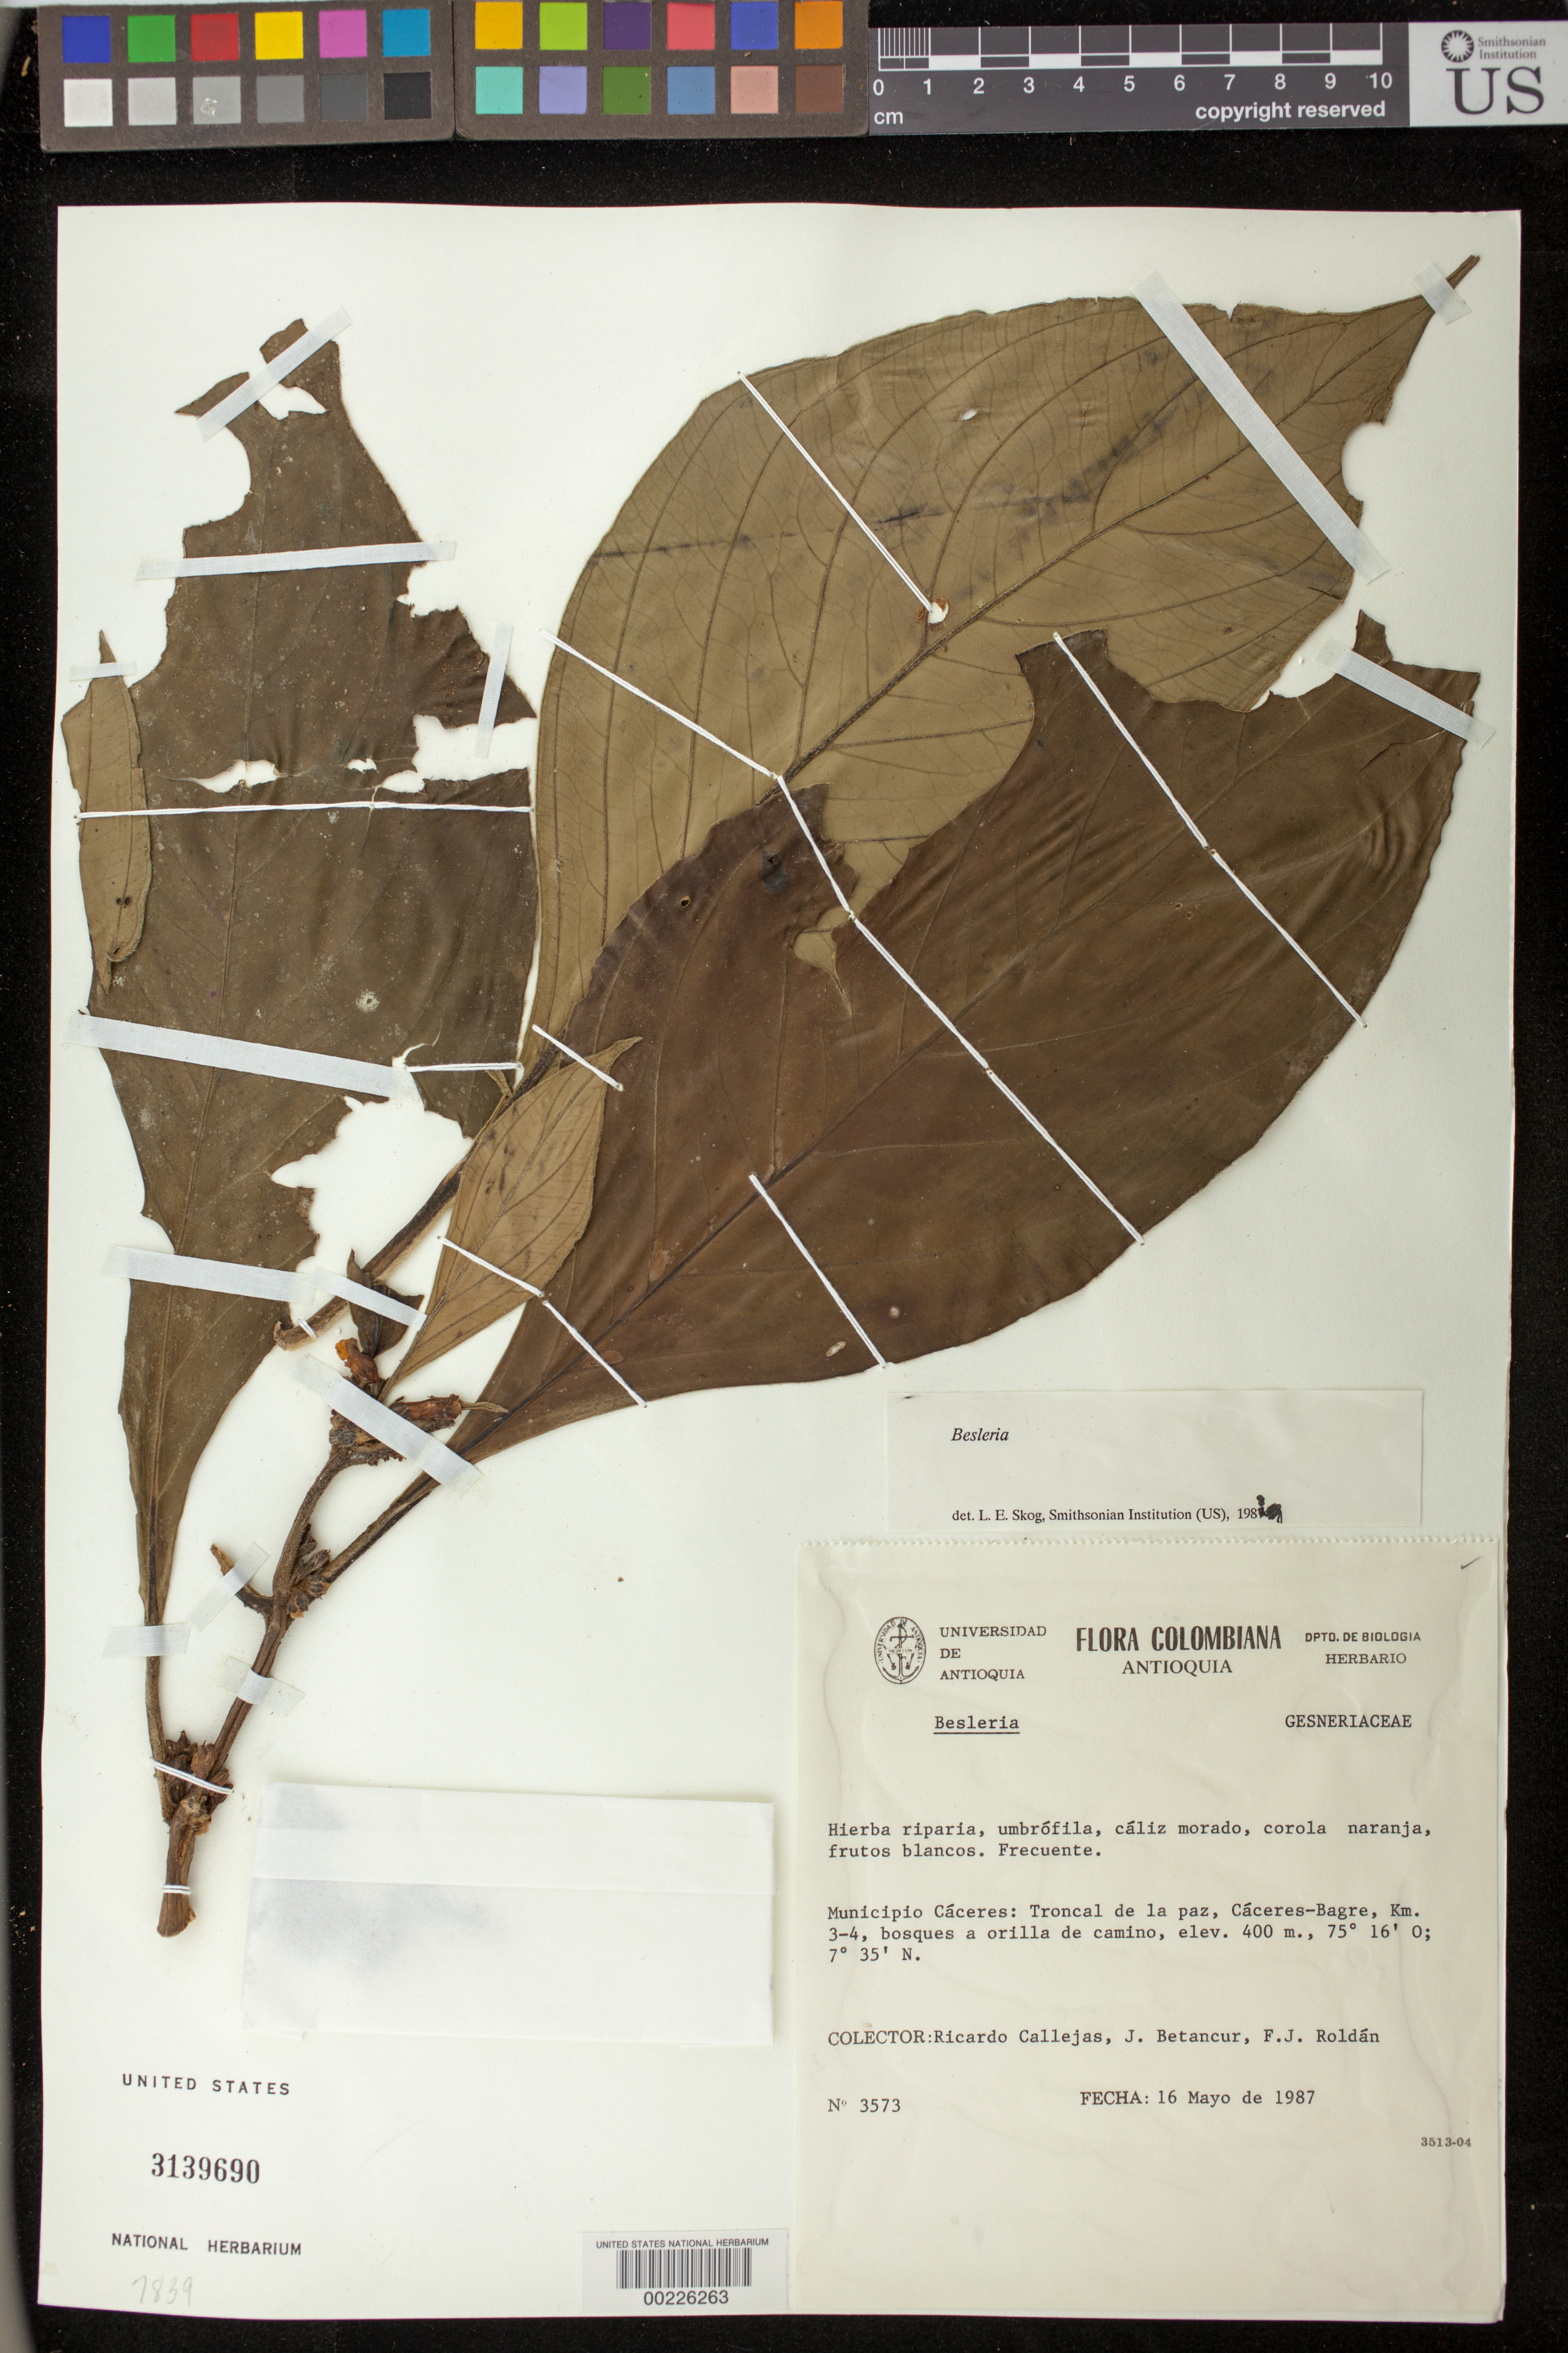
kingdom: Plantae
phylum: Tracheophyta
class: Magnoliopsida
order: Lamiales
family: Gesneriaceae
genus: Besleria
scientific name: Besleria sp.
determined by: Skog, Laurence E.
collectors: R. Callejas, J. C. Betancur & F. J. Roldán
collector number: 3573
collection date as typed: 16 May 1987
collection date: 1987-05-16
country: Colombia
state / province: Antioquia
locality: Mpio. Cáceres, Troncal de La Paz, Caceres-Bagre, km 3-4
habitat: Forests bordering the road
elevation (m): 400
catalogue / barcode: US 3139690